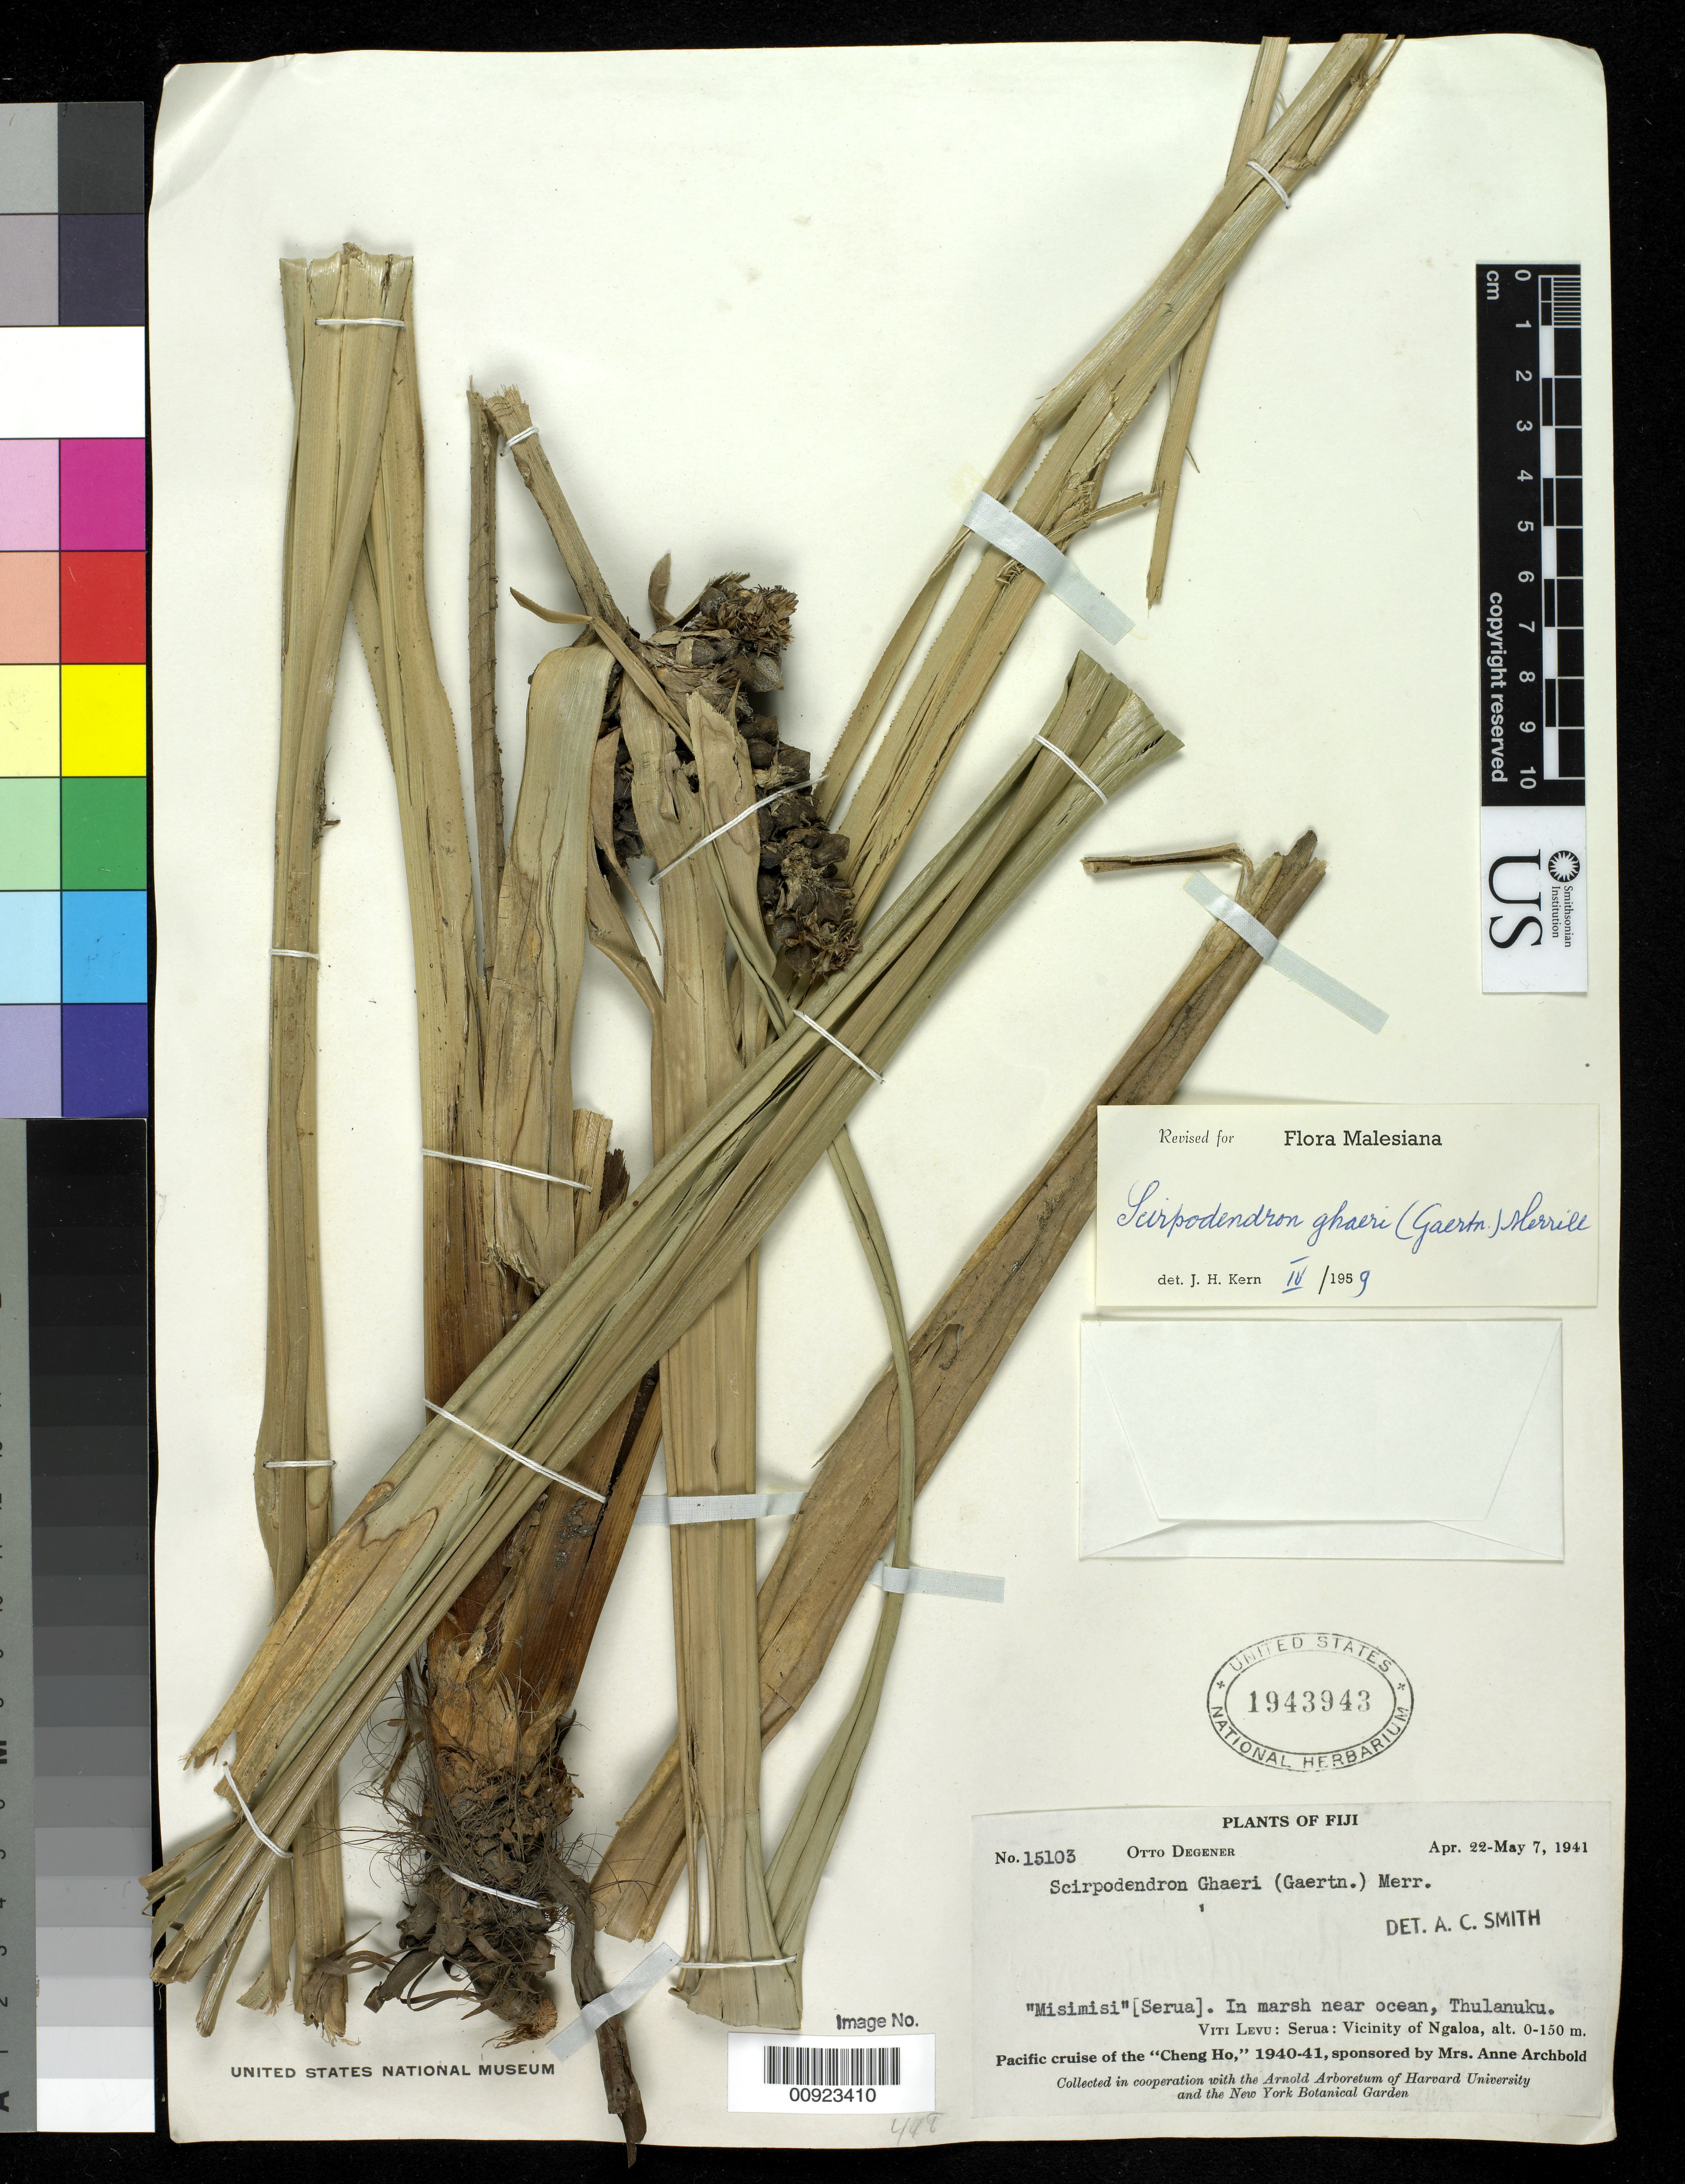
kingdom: Plantae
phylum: Tracheophyta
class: Liliopsida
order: Poales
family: Cyperaceae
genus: Scirpodendron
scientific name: Scirpodendron ghaeri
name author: (Gaertn.) Merr.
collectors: O. Degener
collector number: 15103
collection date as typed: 22 Apr 1941 to 07 May 1941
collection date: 1941-04-22/1941-05-07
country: Fiji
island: Serua Reef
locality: Vicinity of Ngaloa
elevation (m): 0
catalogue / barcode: US 1943943